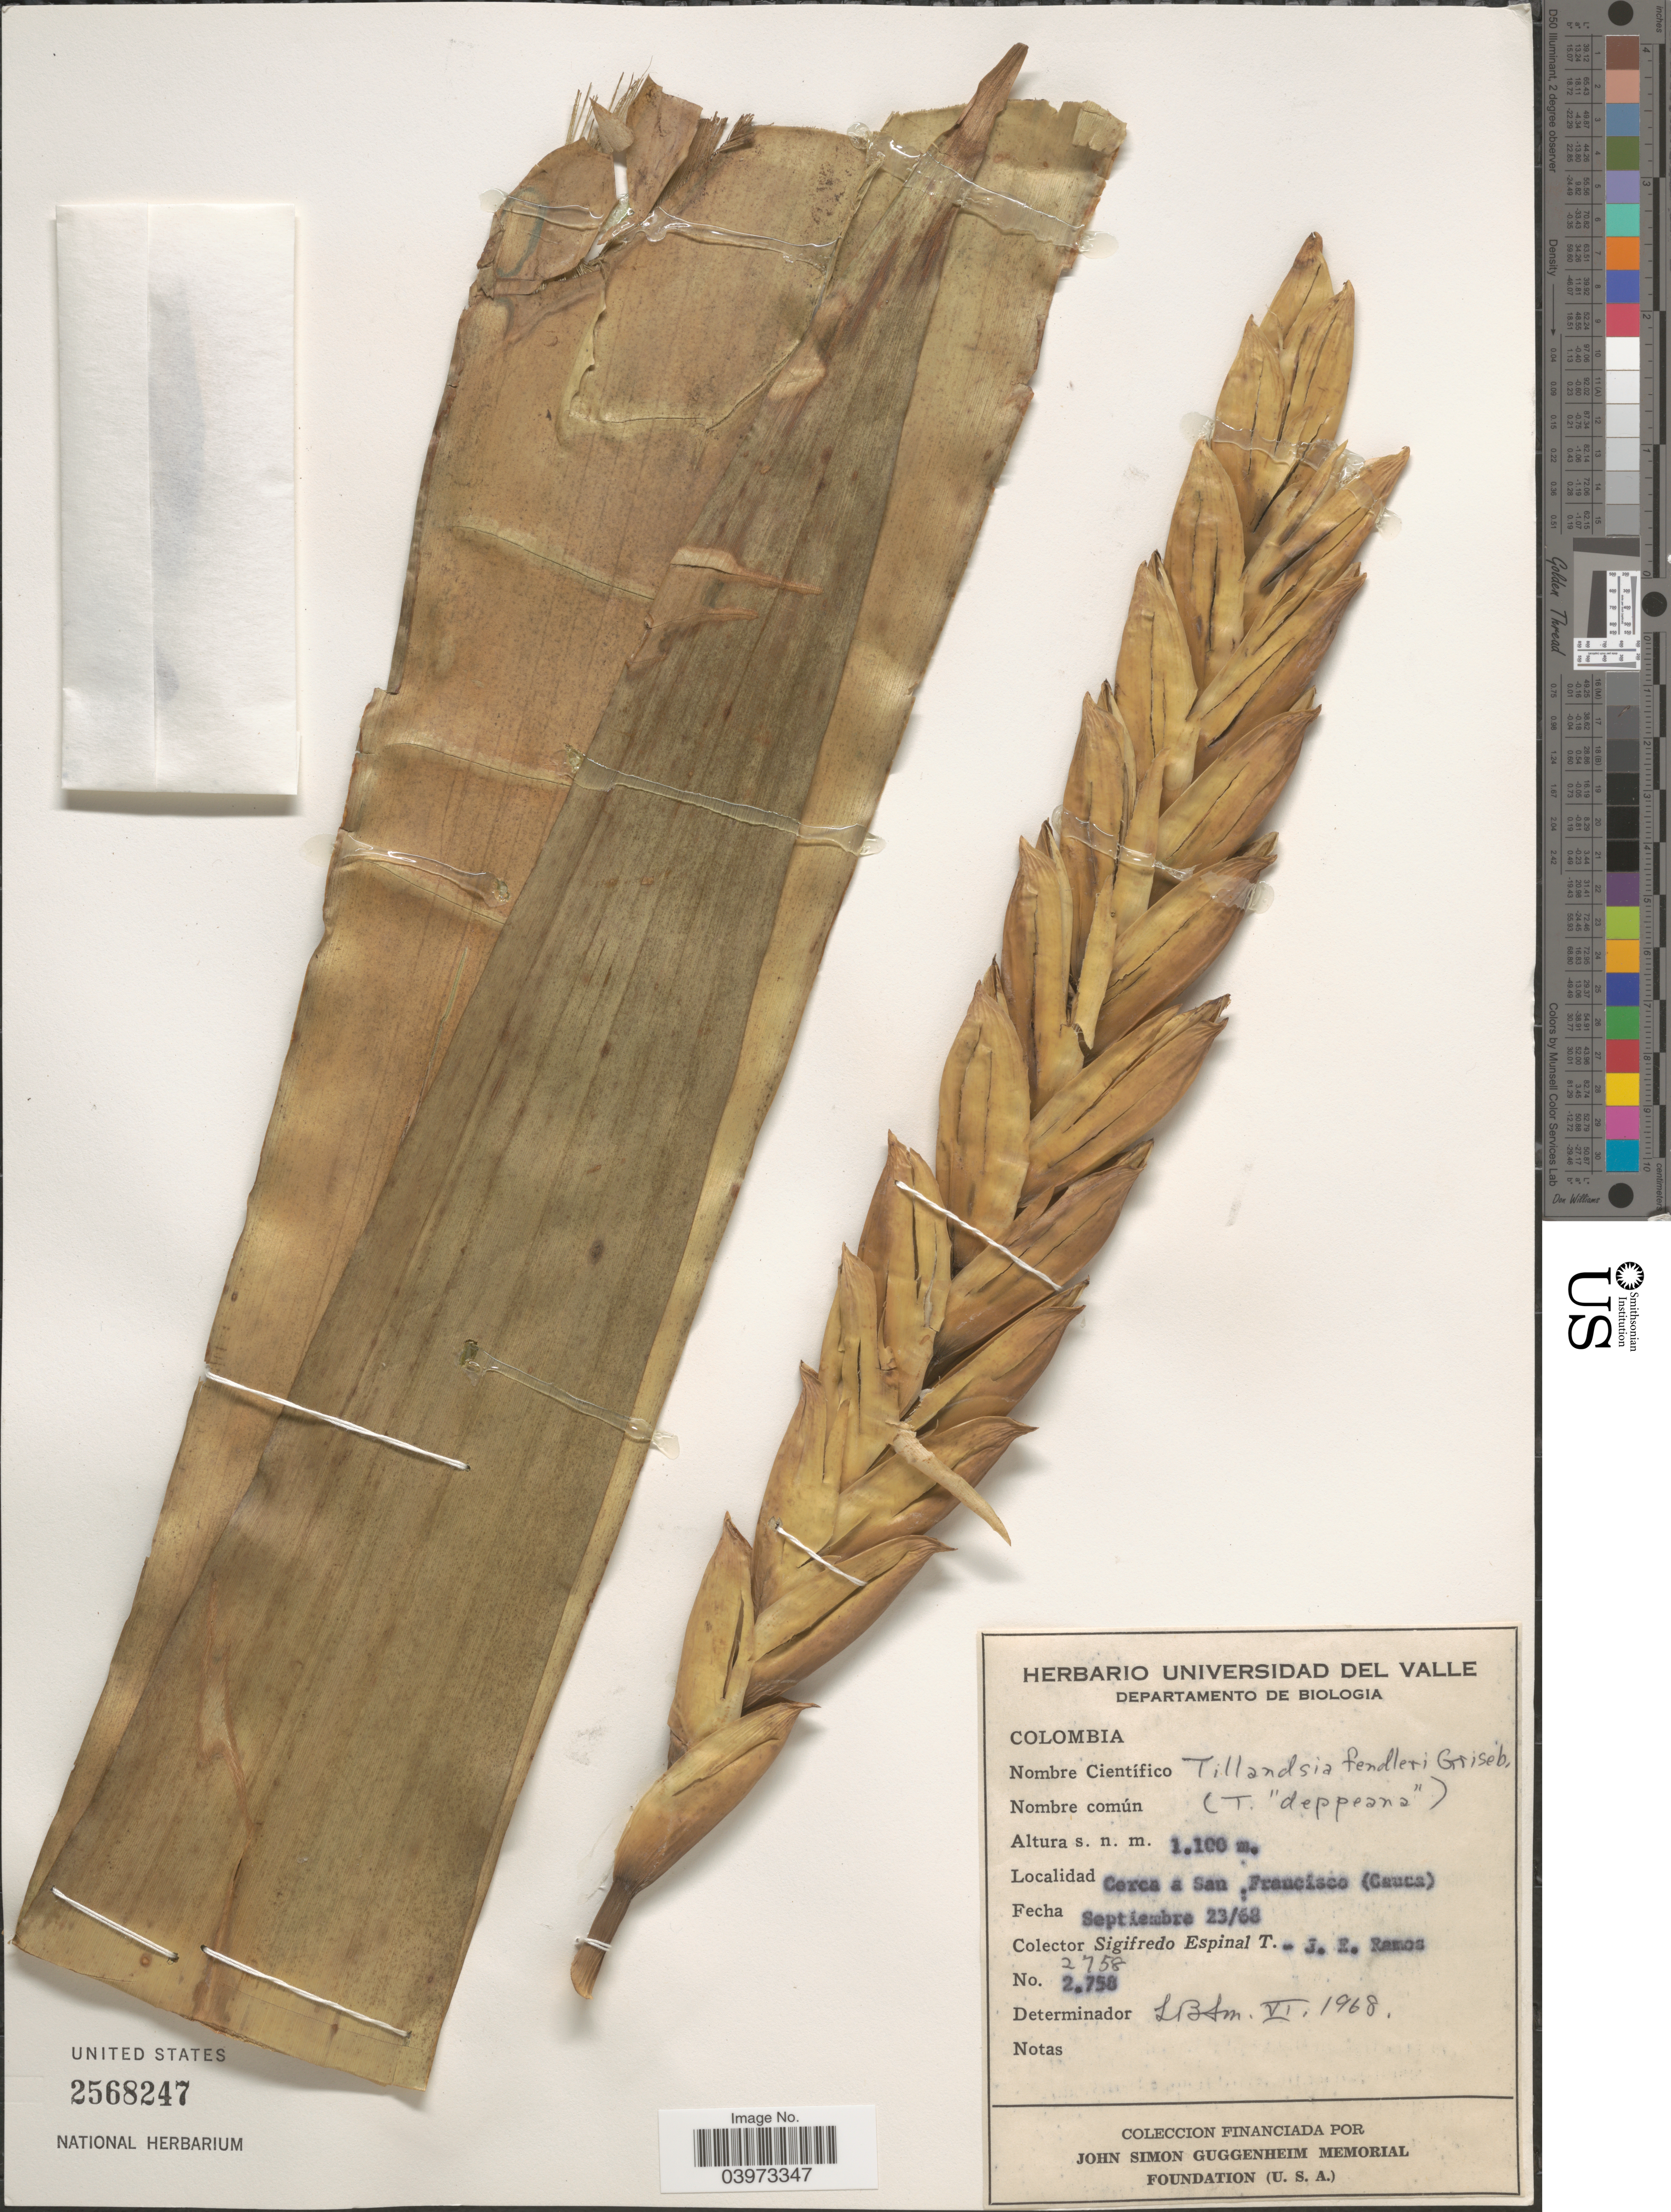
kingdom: Plantae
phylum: Tracheophyta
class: Liliopsida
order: Poales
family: Bromeliaceae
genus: Tillandsia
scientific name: Tillandsia fendleri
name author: Griseb.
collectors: S. T. Espinal & J. E. Ramos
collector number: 2758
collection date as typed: Transcribed d/m/y: 23/9/68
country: Colombia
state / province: Cauca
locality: Cerca a San Francisco.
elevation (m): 1100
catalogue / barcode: US 2568247